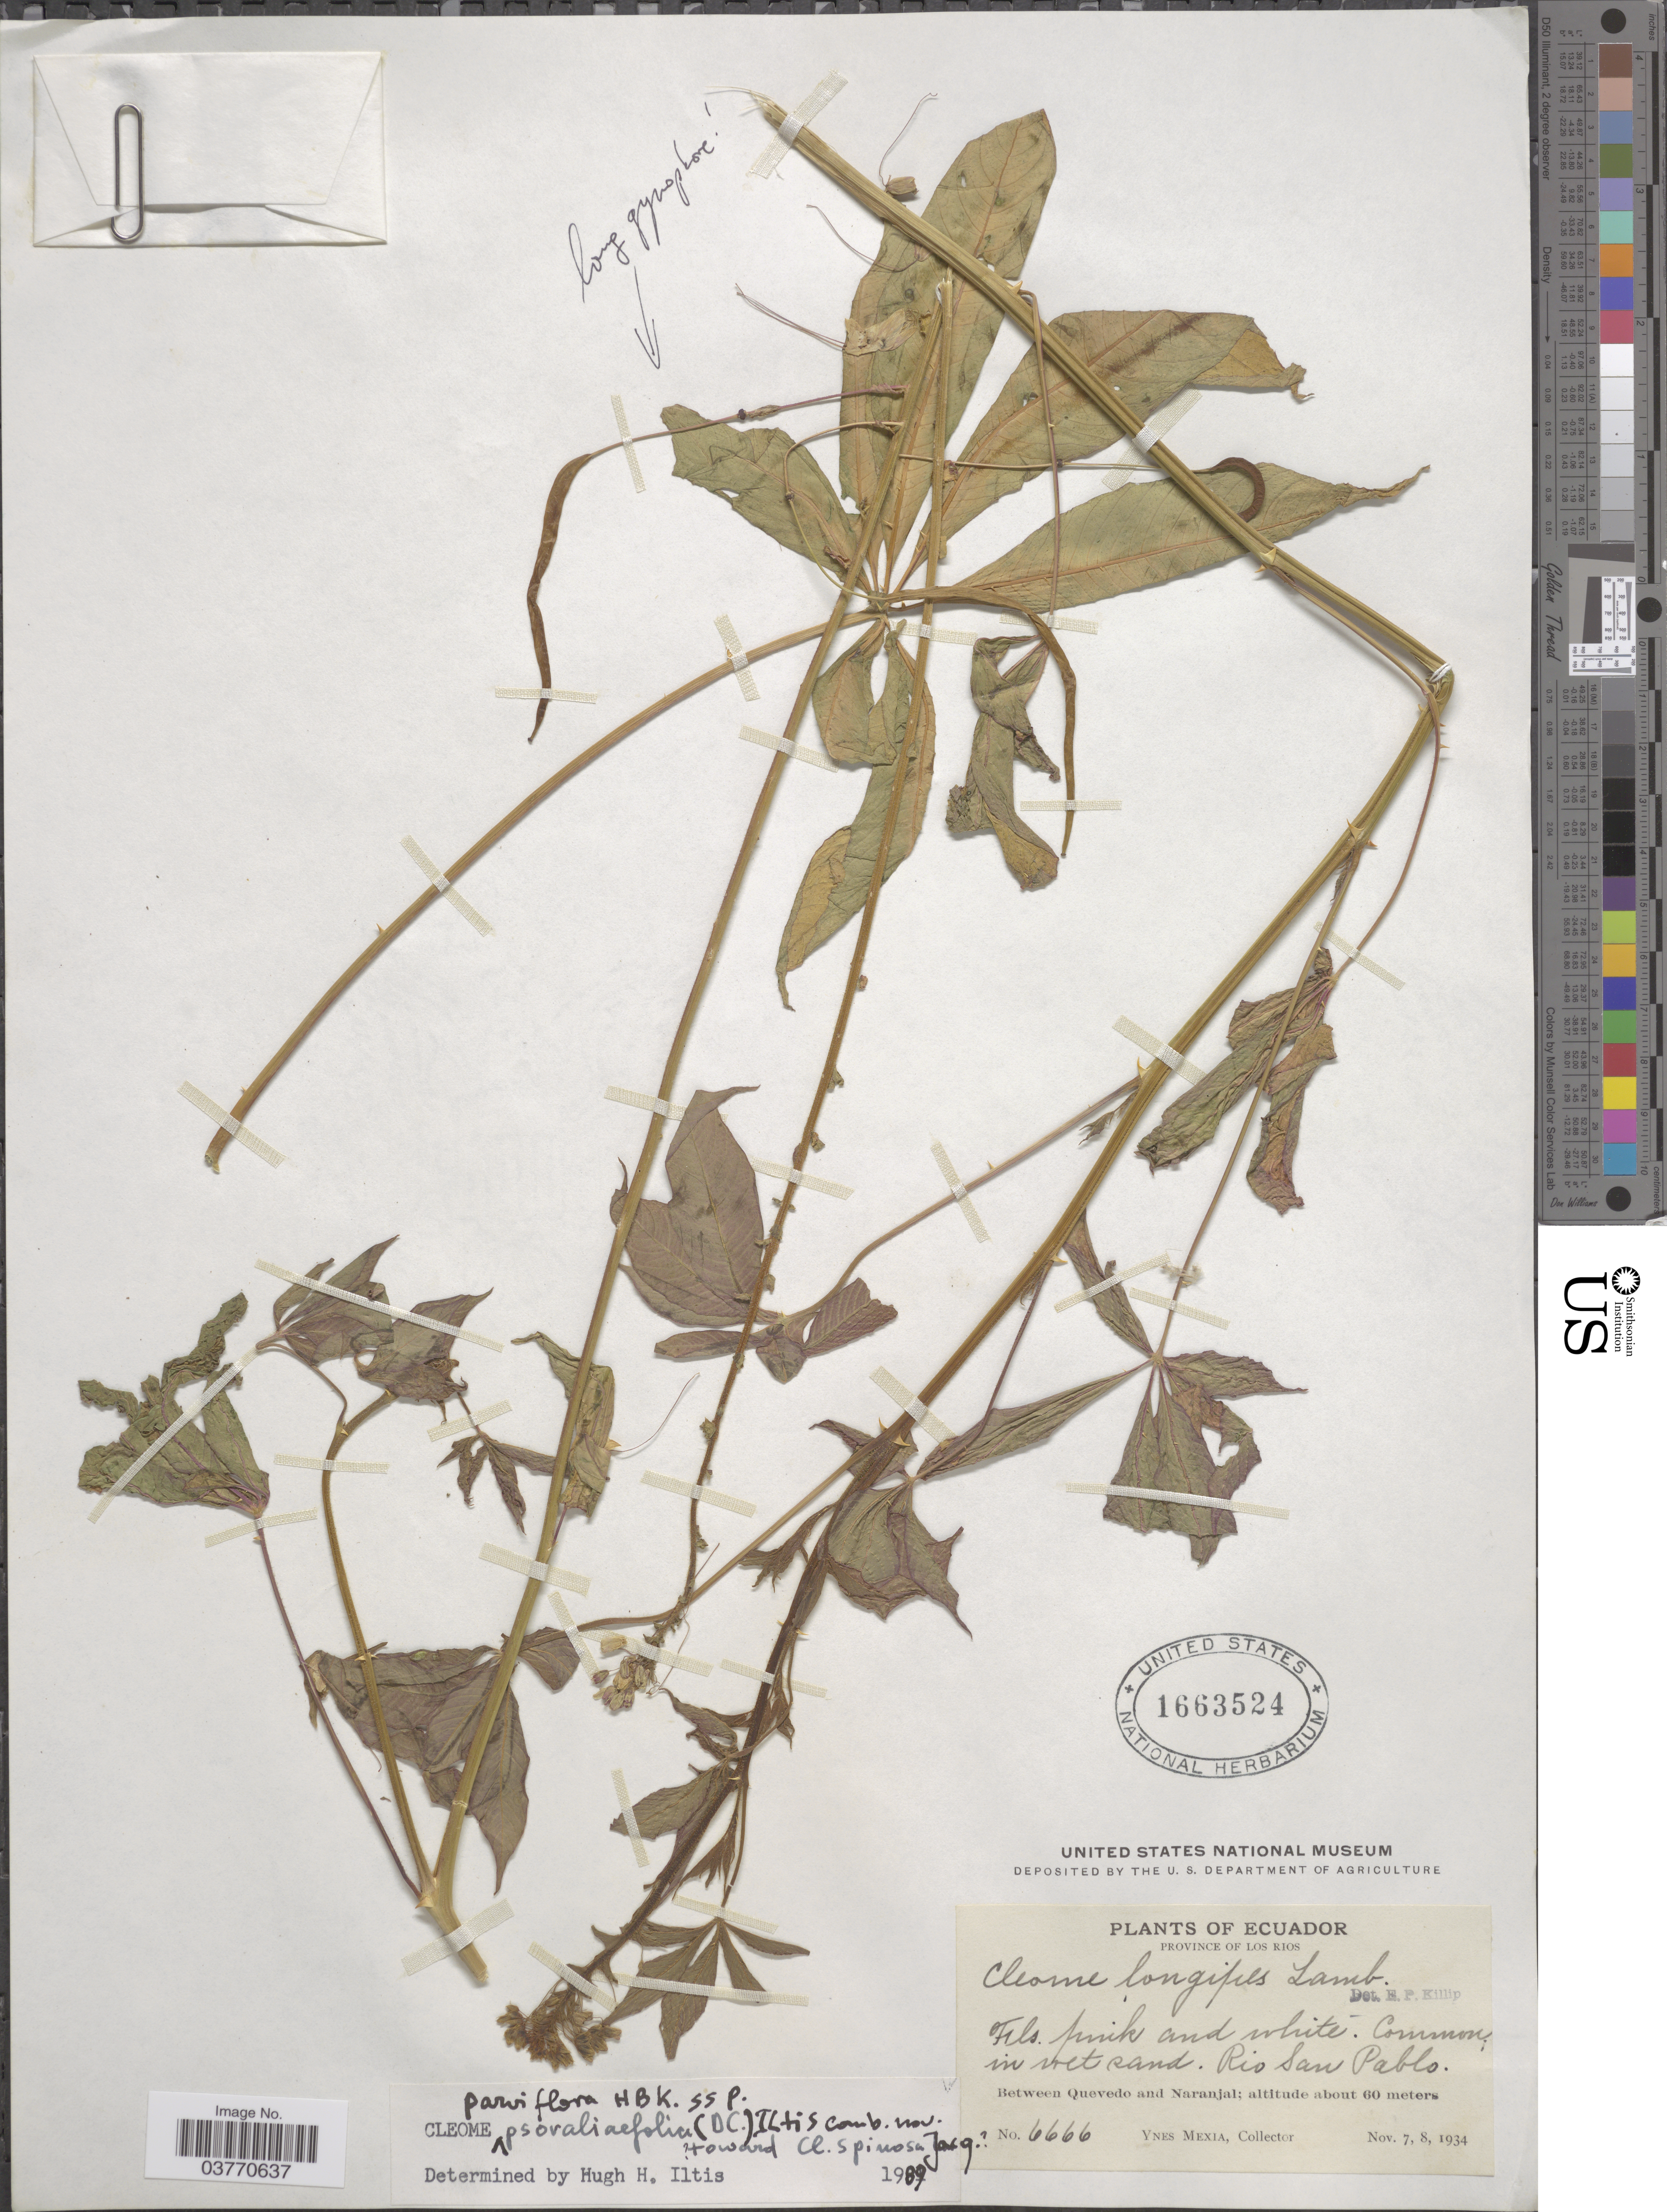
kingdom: Plantae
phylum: Tracheophyta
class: Magnoliopsida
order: Brassicales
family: Cleomaceae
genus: Tarenaya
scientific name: Tarenaya psoraleifolia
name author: (DC.) Soares Neto & Roalson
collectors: Y. Mexia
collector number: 6666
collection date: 1934-11-07/1934-11-08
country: Ecuador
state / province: Los Ríos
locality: Province of Los Rios. Rio San Pablo. Between Quevedo and Naranjal.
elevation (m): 60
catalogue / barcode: US 1663524